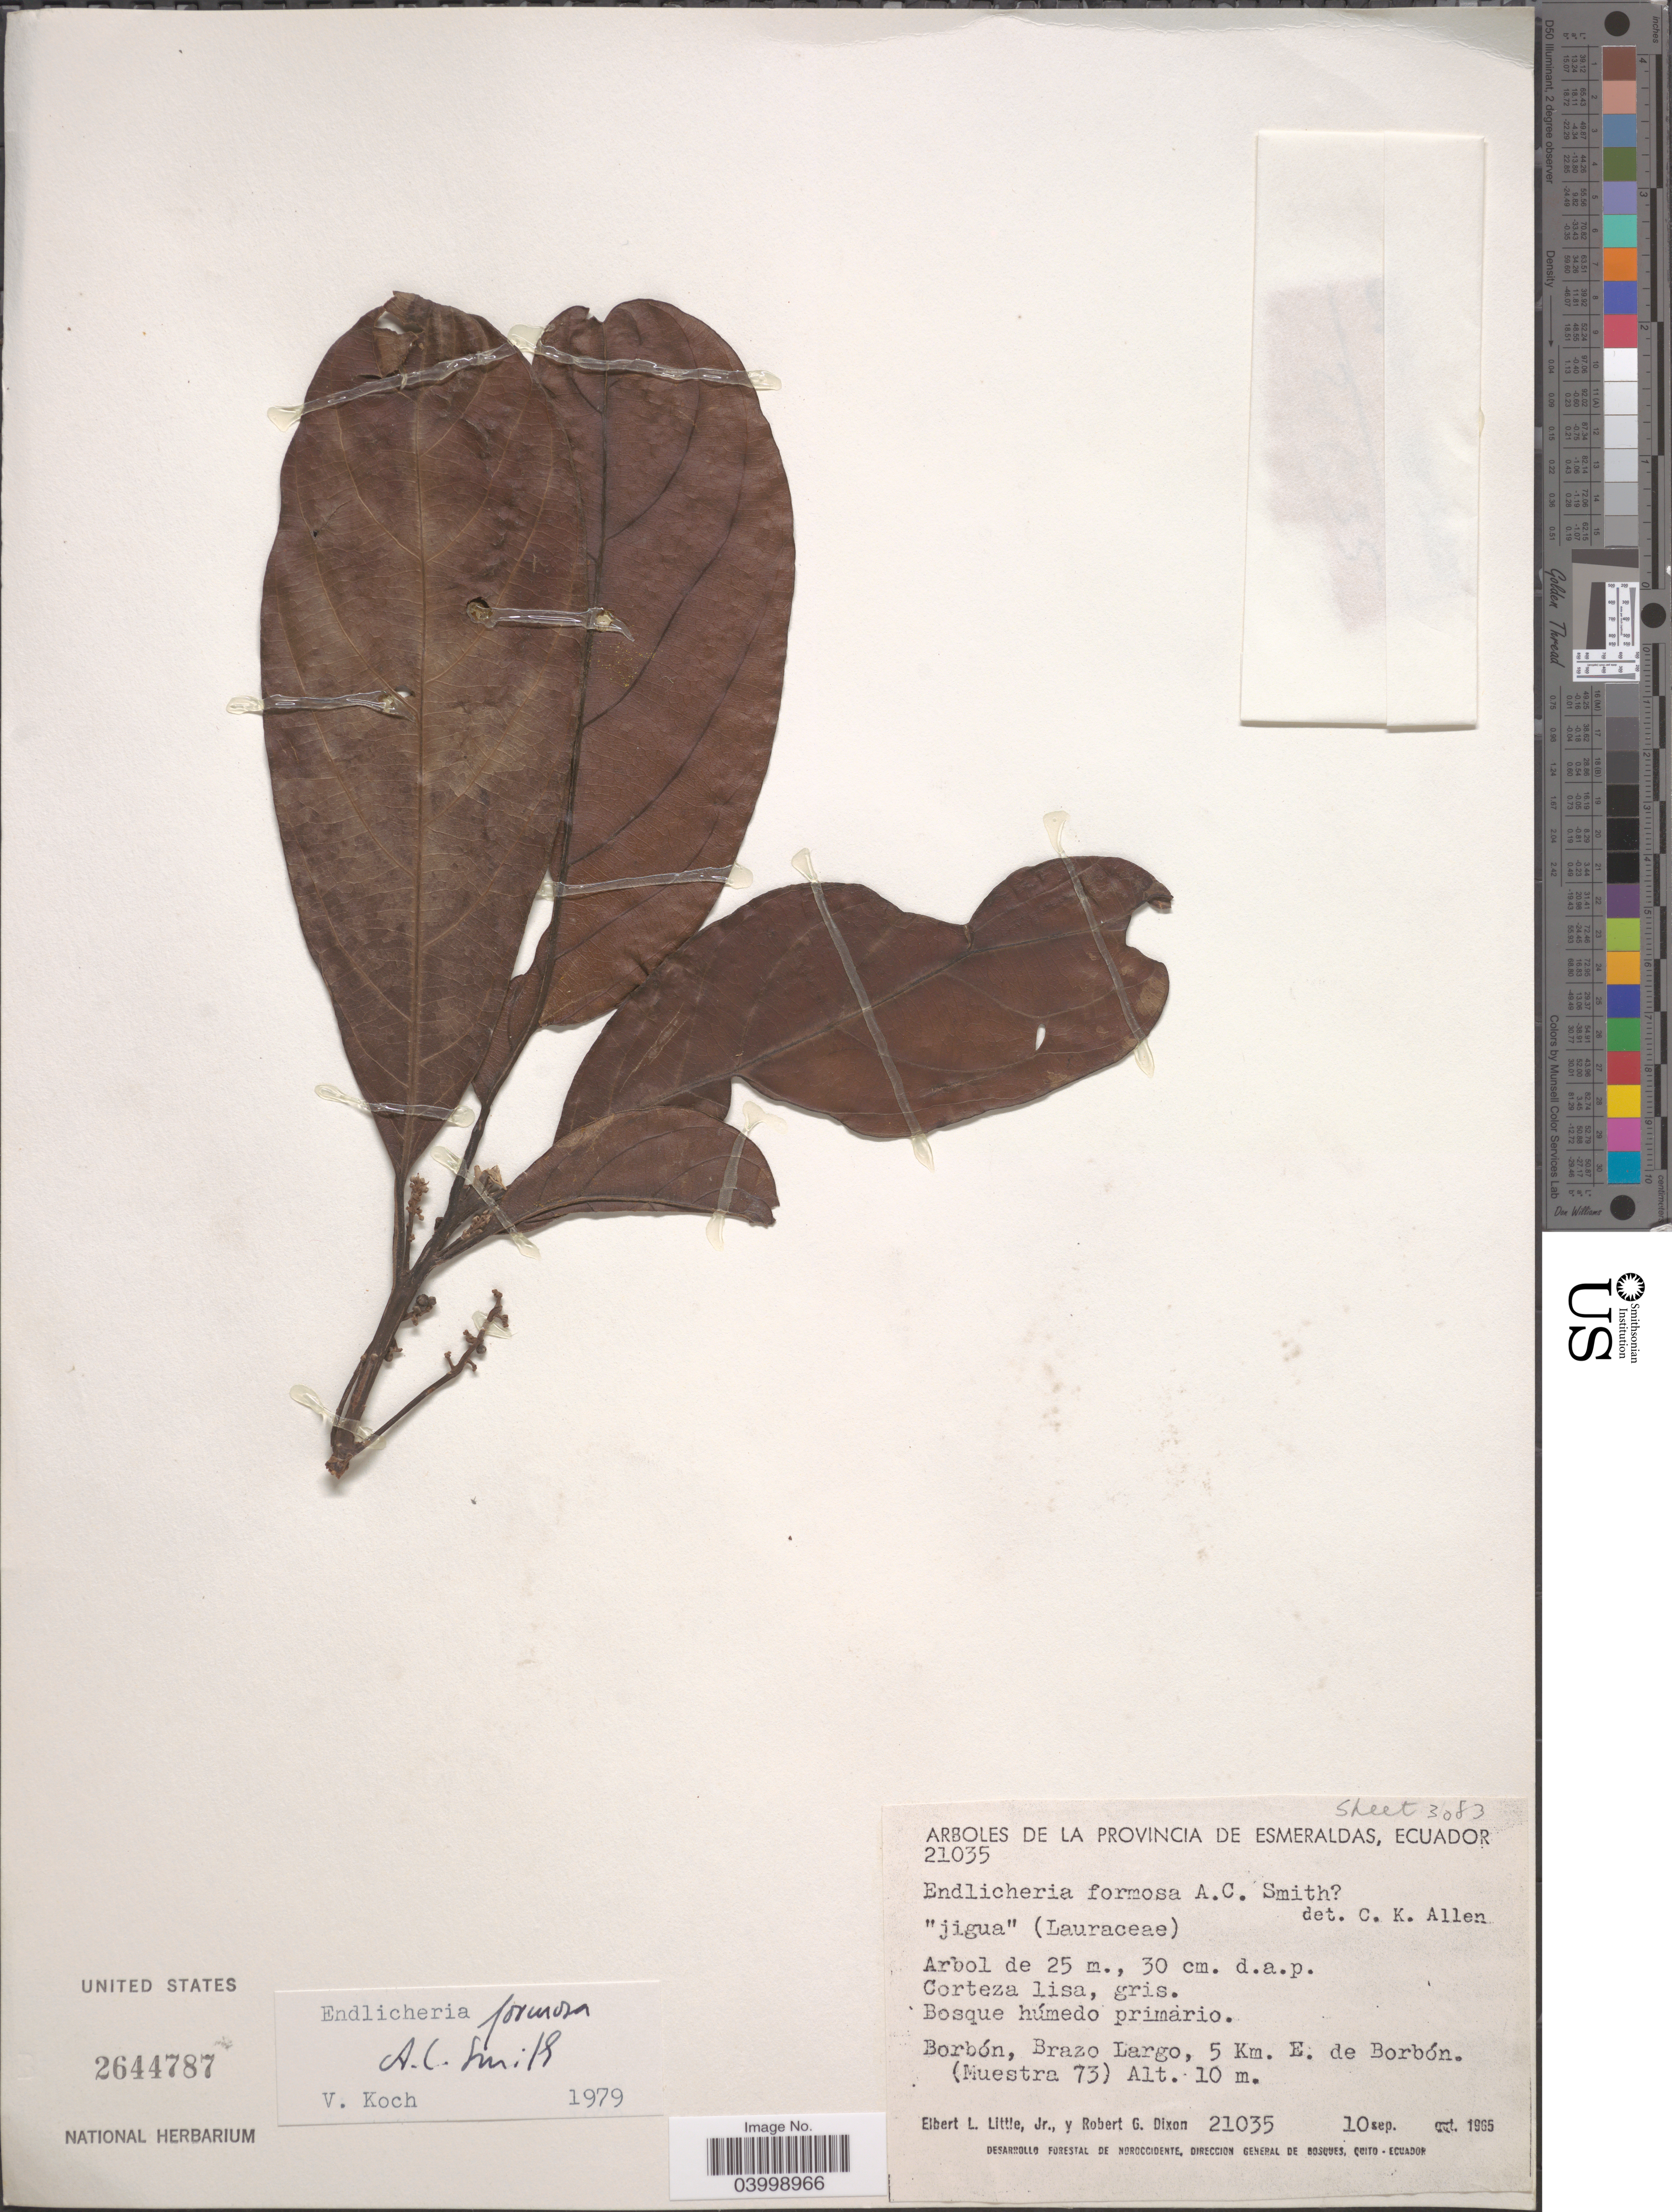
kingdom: Plantae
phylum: Tracheophyta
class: Magnoliopsida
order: Laurales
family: Lauraceae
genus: Endlicheria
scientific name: Endlicheria formosa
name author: A.C. Sm.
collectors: E. L. Little & R. G. Dixon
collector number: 21035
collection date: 1965-09-10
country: Ecuador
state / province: Esmeraldas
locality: Borbón, Brazo Largo, 5 Km. E. de Borbón. (Muestra 73).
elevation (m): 10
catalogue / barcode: US 2644787